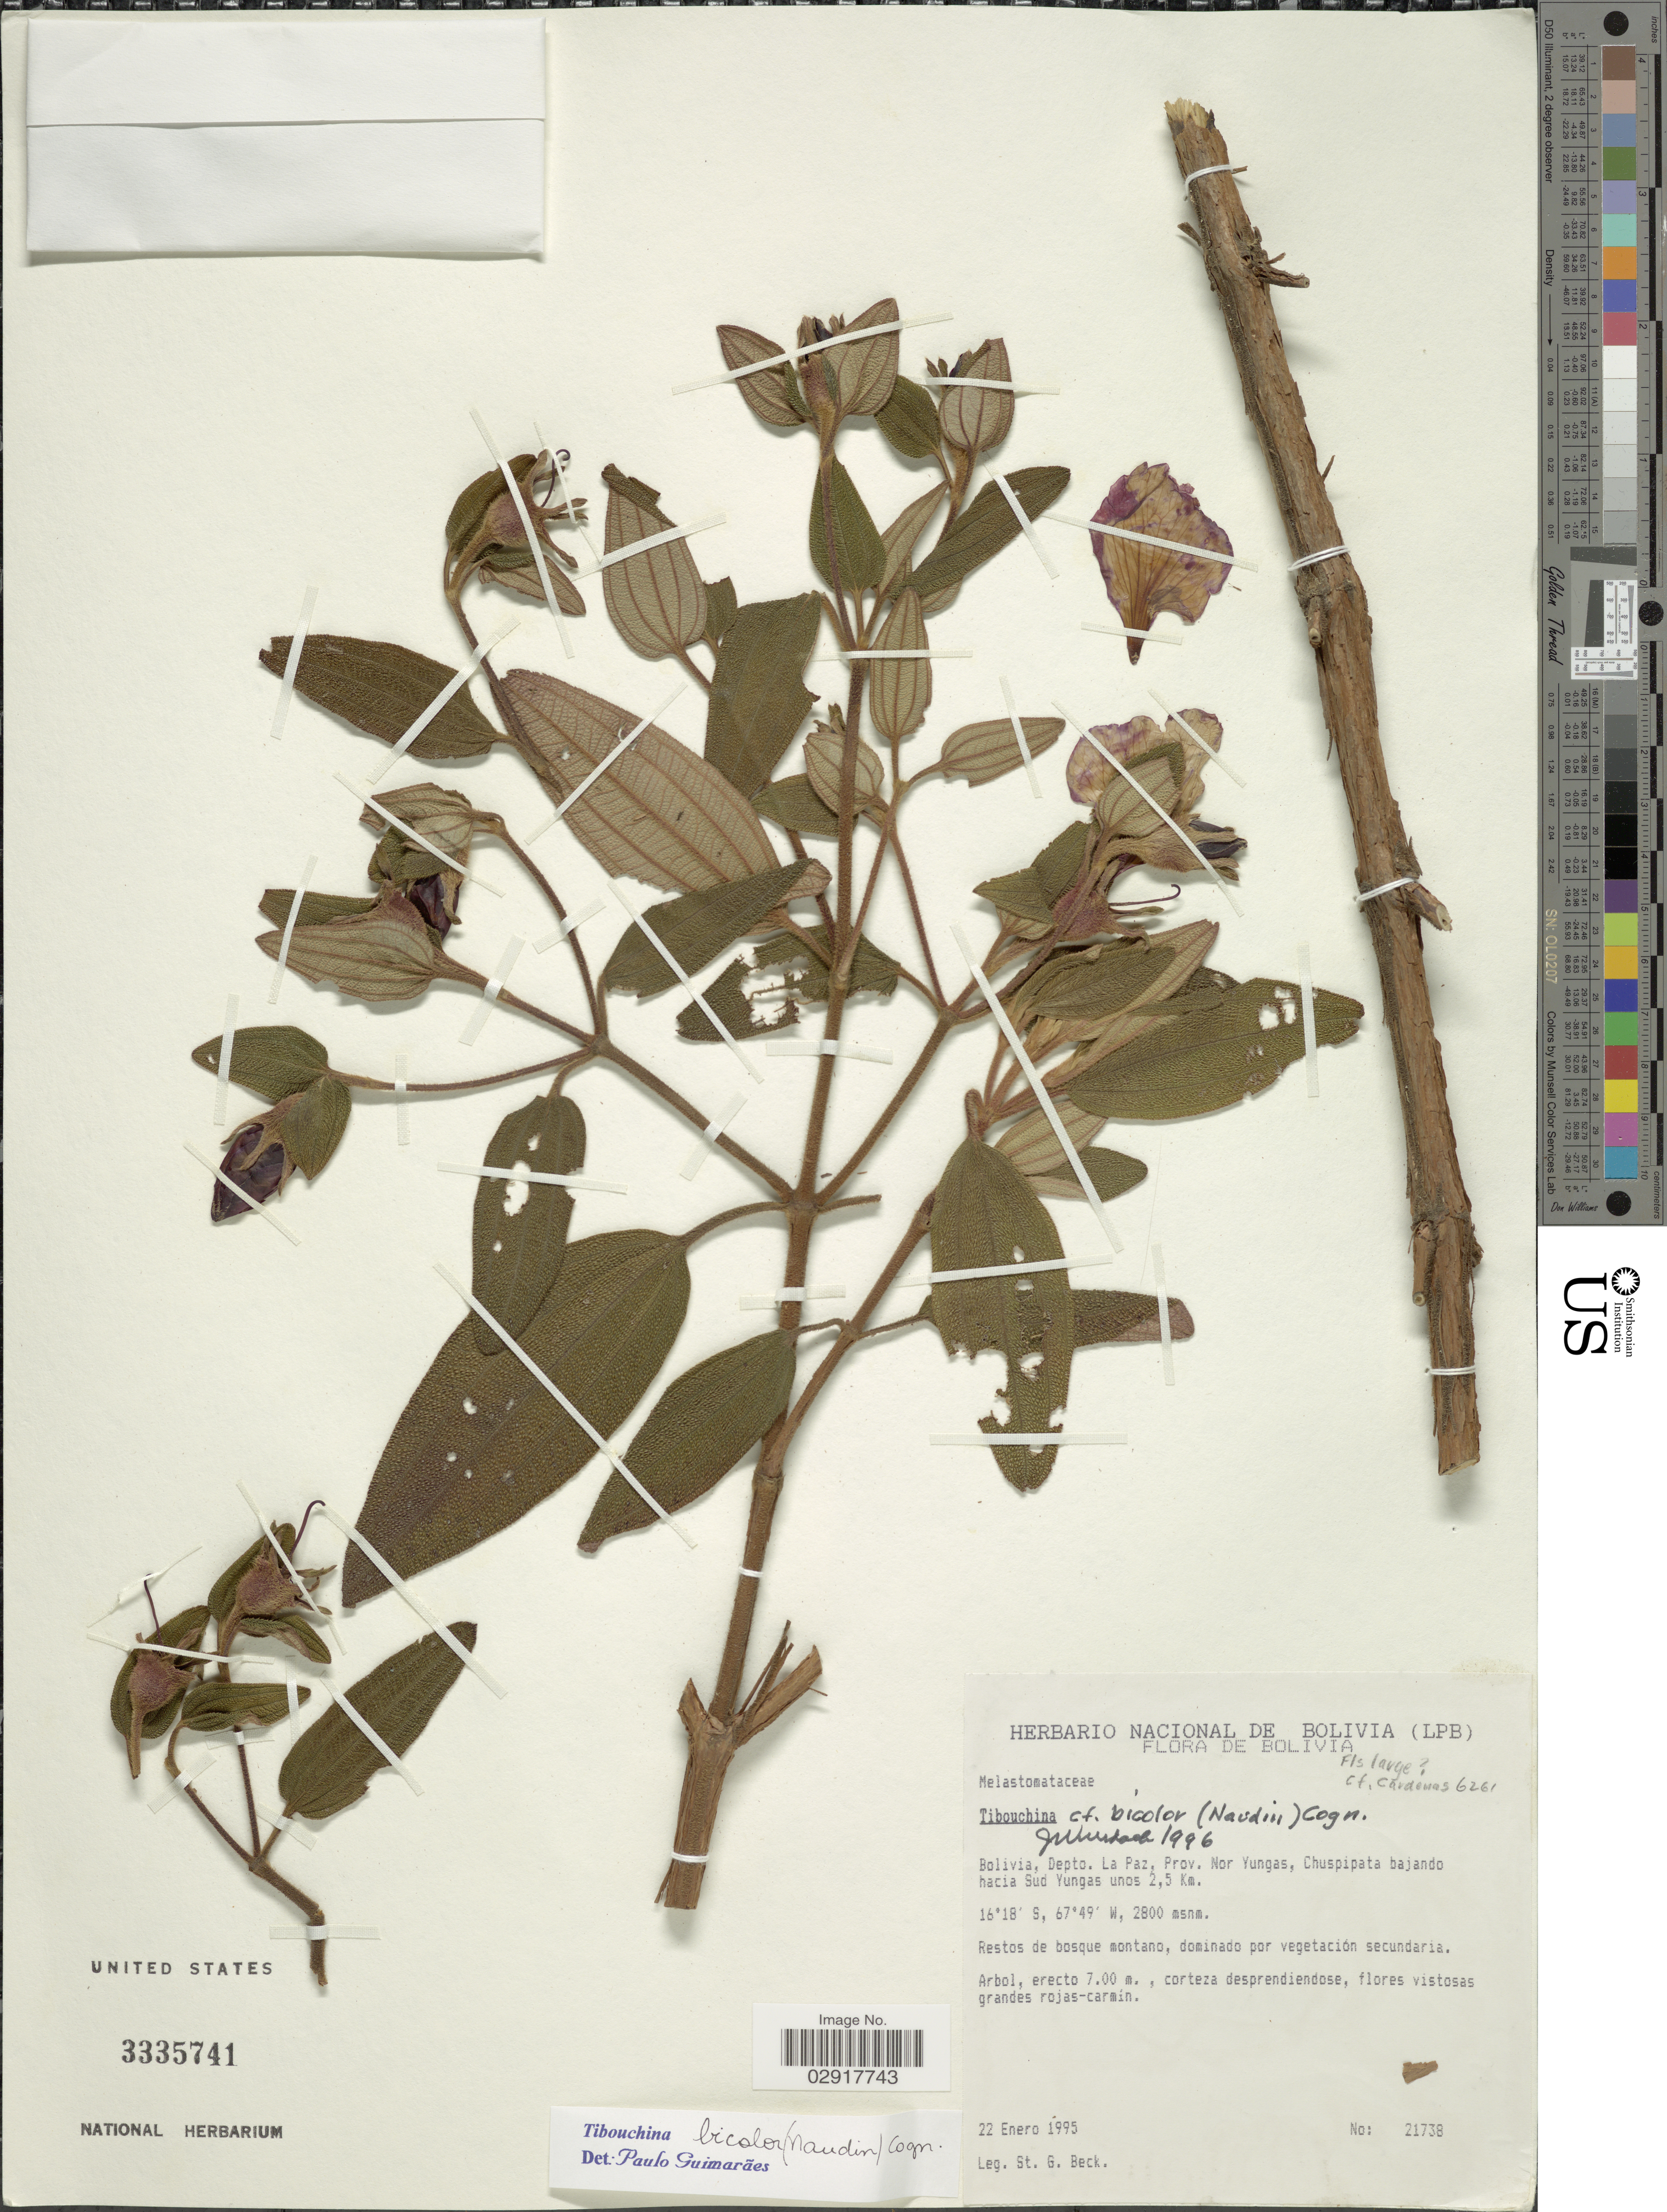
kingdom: Plantae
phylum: Tracheophyta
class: Magnoliopsida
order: Myrtales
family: Melastomataceae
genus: Tibouchina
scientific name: Tibouchina bicolor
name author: (Naudin) Cogn.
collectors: S. G. Beck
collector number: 21738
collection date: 1995-01-22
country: Bolivia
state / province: La Paz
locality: Prov. Nor Yungas, Chuspipata bajando hacia Sud Yungas unos 2,5 Km.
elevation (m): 2800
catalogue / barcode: US 3335741